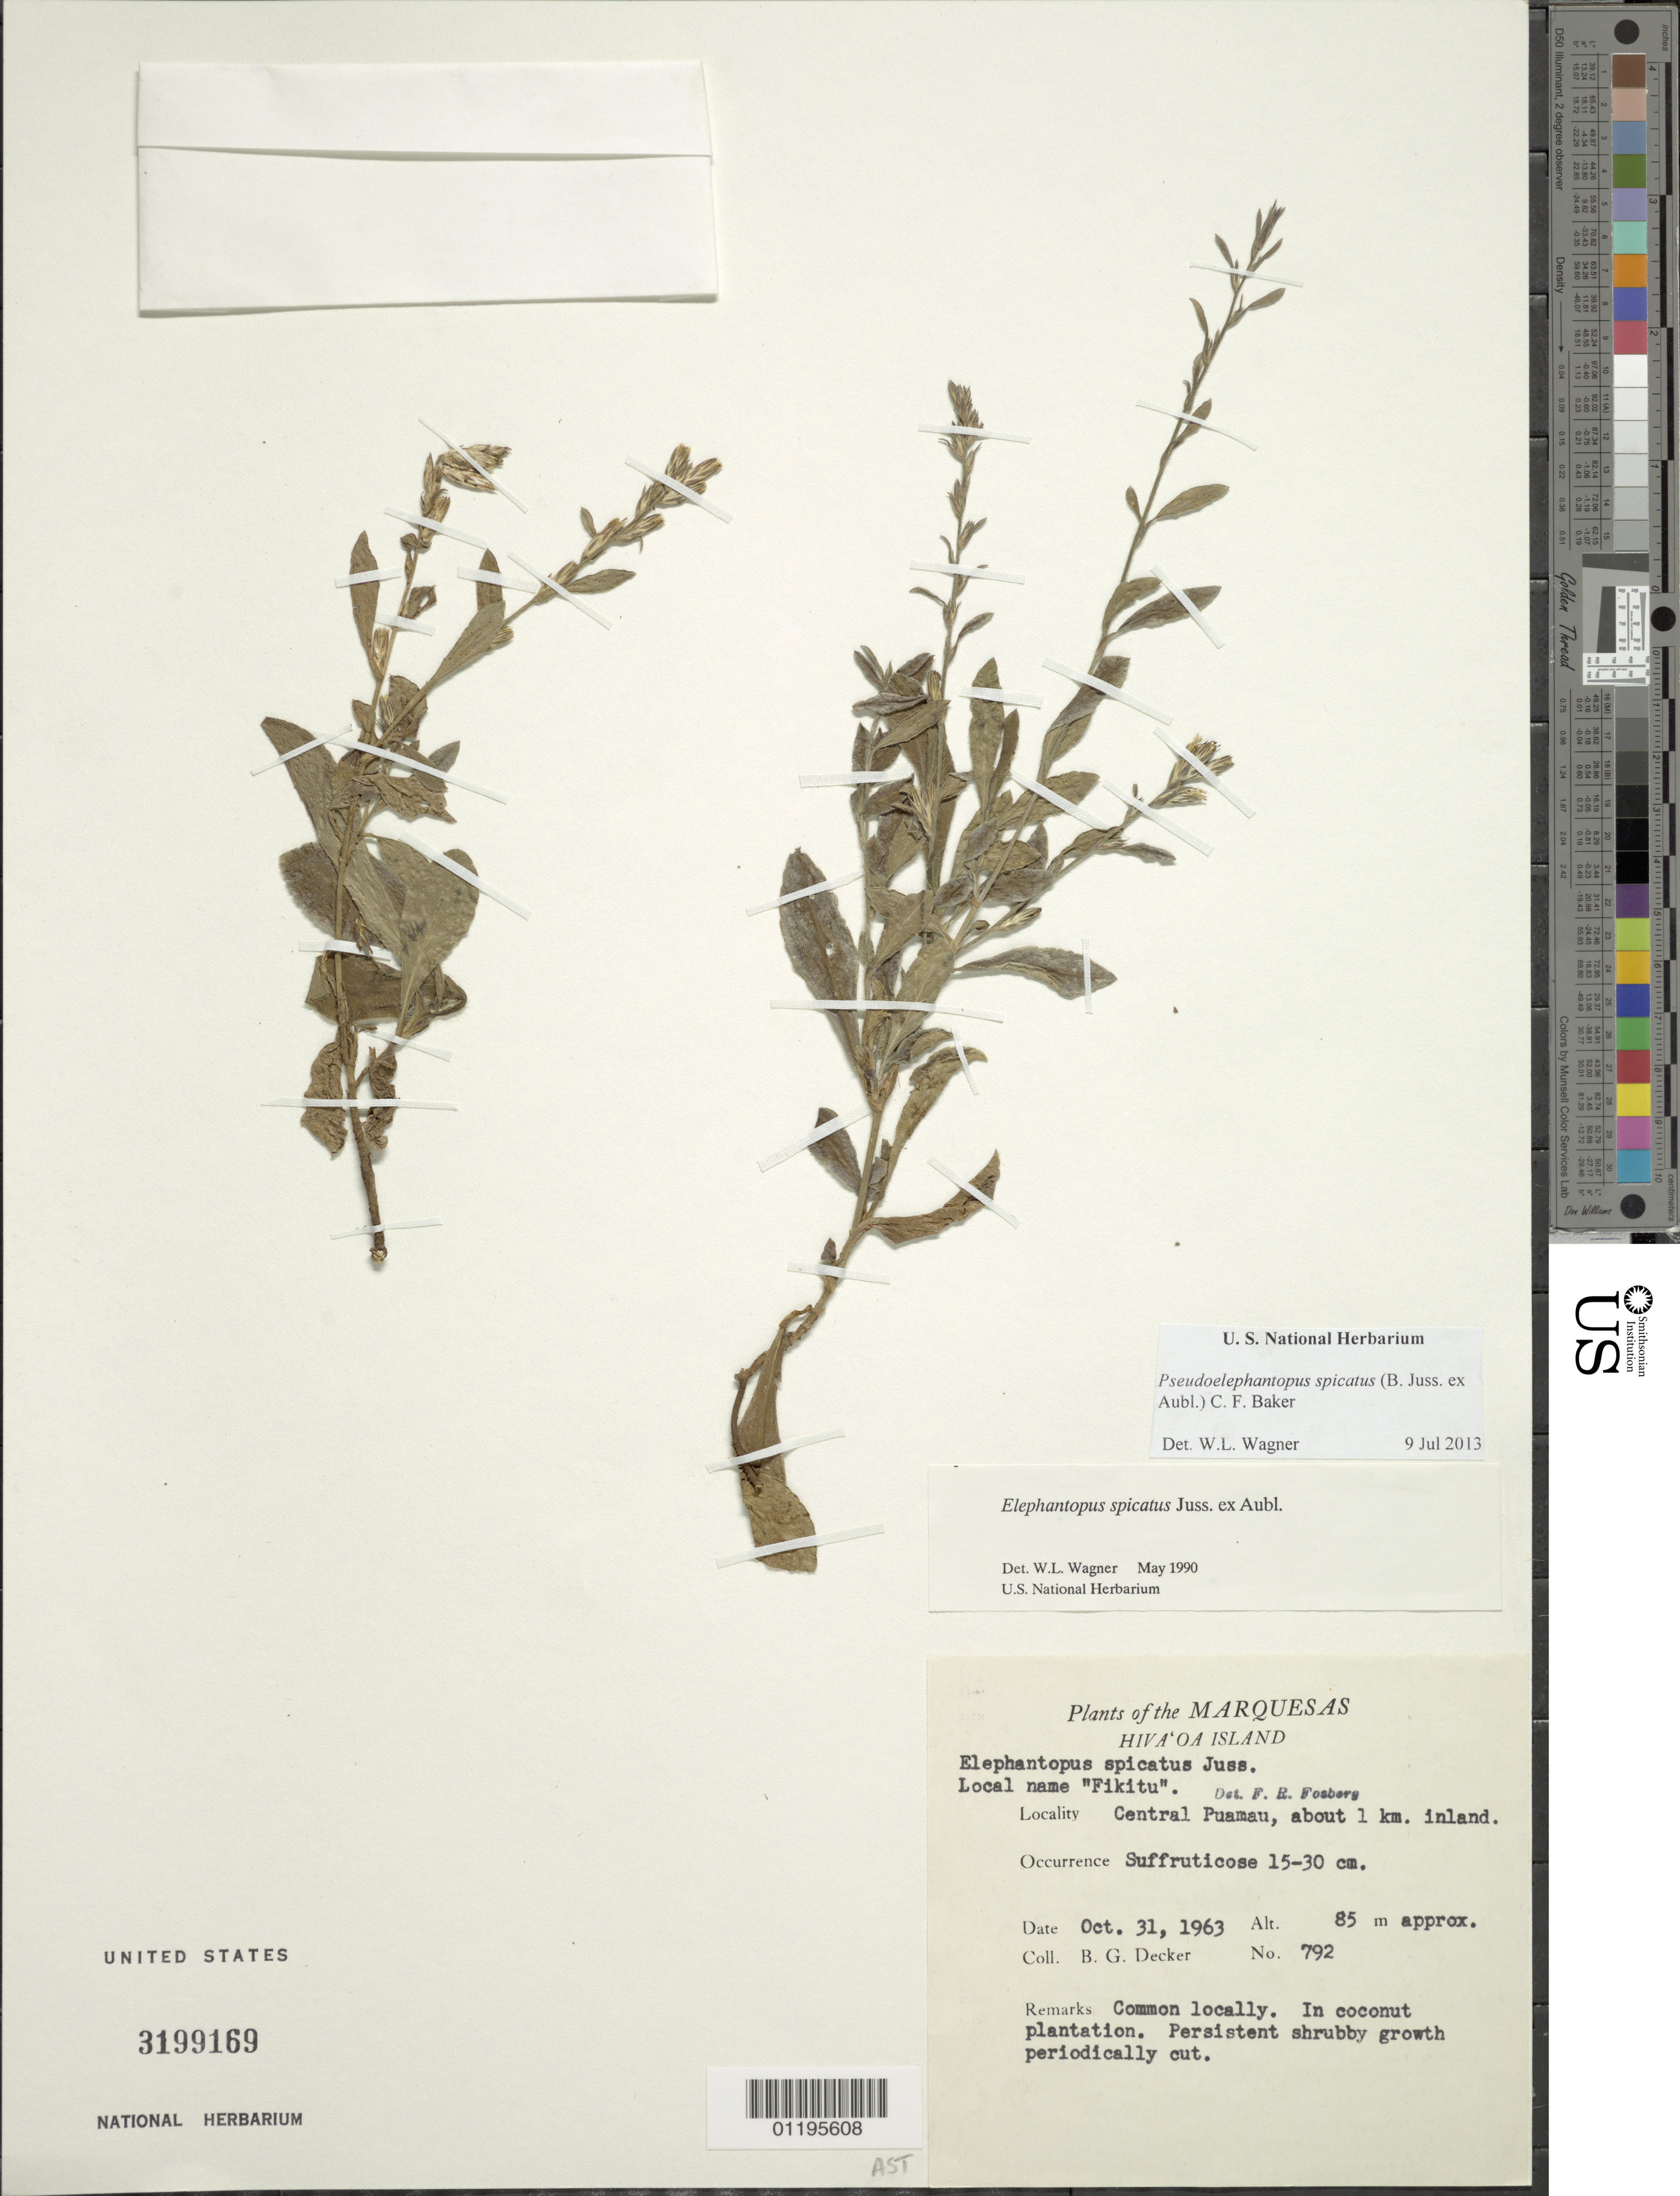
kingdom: Plantae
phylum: Tracheophyta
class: Magnoliopsida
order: Asterales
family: Asteraceae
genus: Pseudelephantopus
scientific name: Pseudelephantopus spicatus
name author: (Juss. ex Aubl.) C.F. Baker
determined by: Wagner, W. L., (BOT), Smithsonian Institution - National Museum of Natural History (UNITED STATES)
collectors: B. G. Decker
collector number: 792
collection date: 1963-10-31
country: French Polynesia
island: Hiva Oa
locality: central Puamau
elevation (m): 85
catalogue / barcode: US 3199169